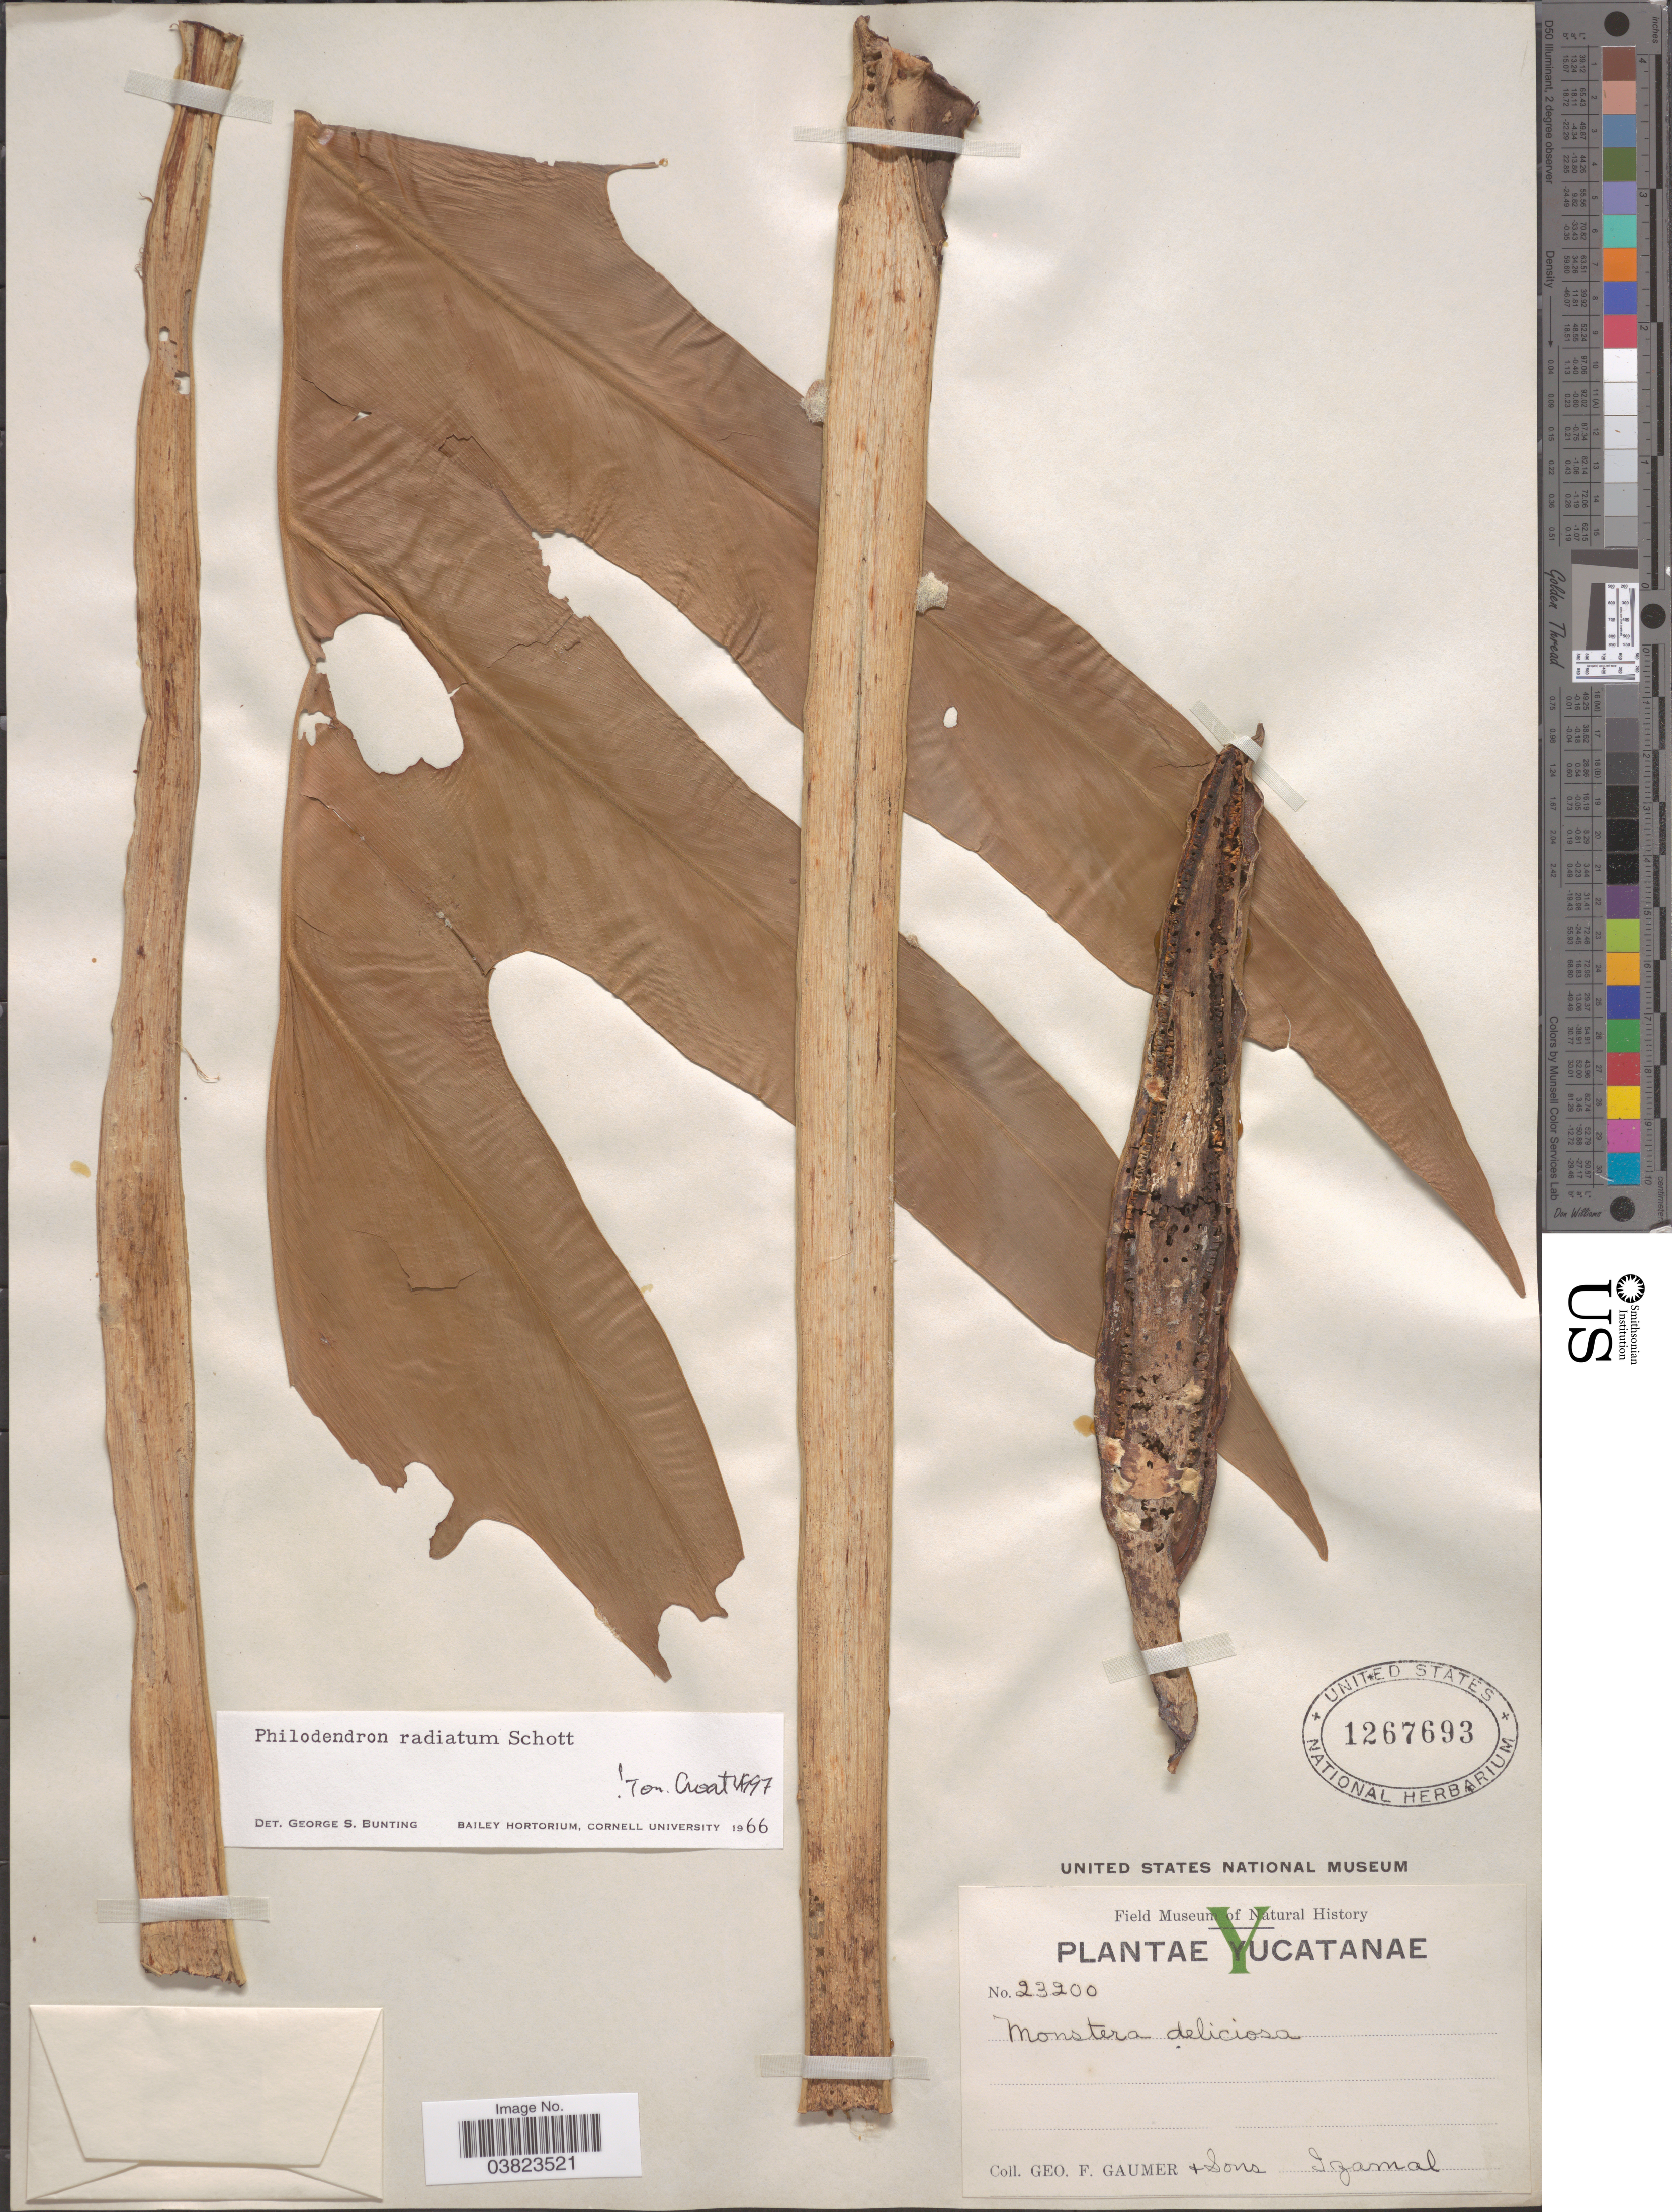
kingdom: Plantae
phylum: Tracheophyta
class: Liliopsida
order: Alismatales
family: Araceae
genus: Philodendron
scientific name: Philodendron radiatum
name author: Schott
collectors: G. F. Gaumer & Sons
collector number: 23200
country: Mexico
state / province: Yucatán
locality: Izamal.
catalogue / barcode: US 1267693